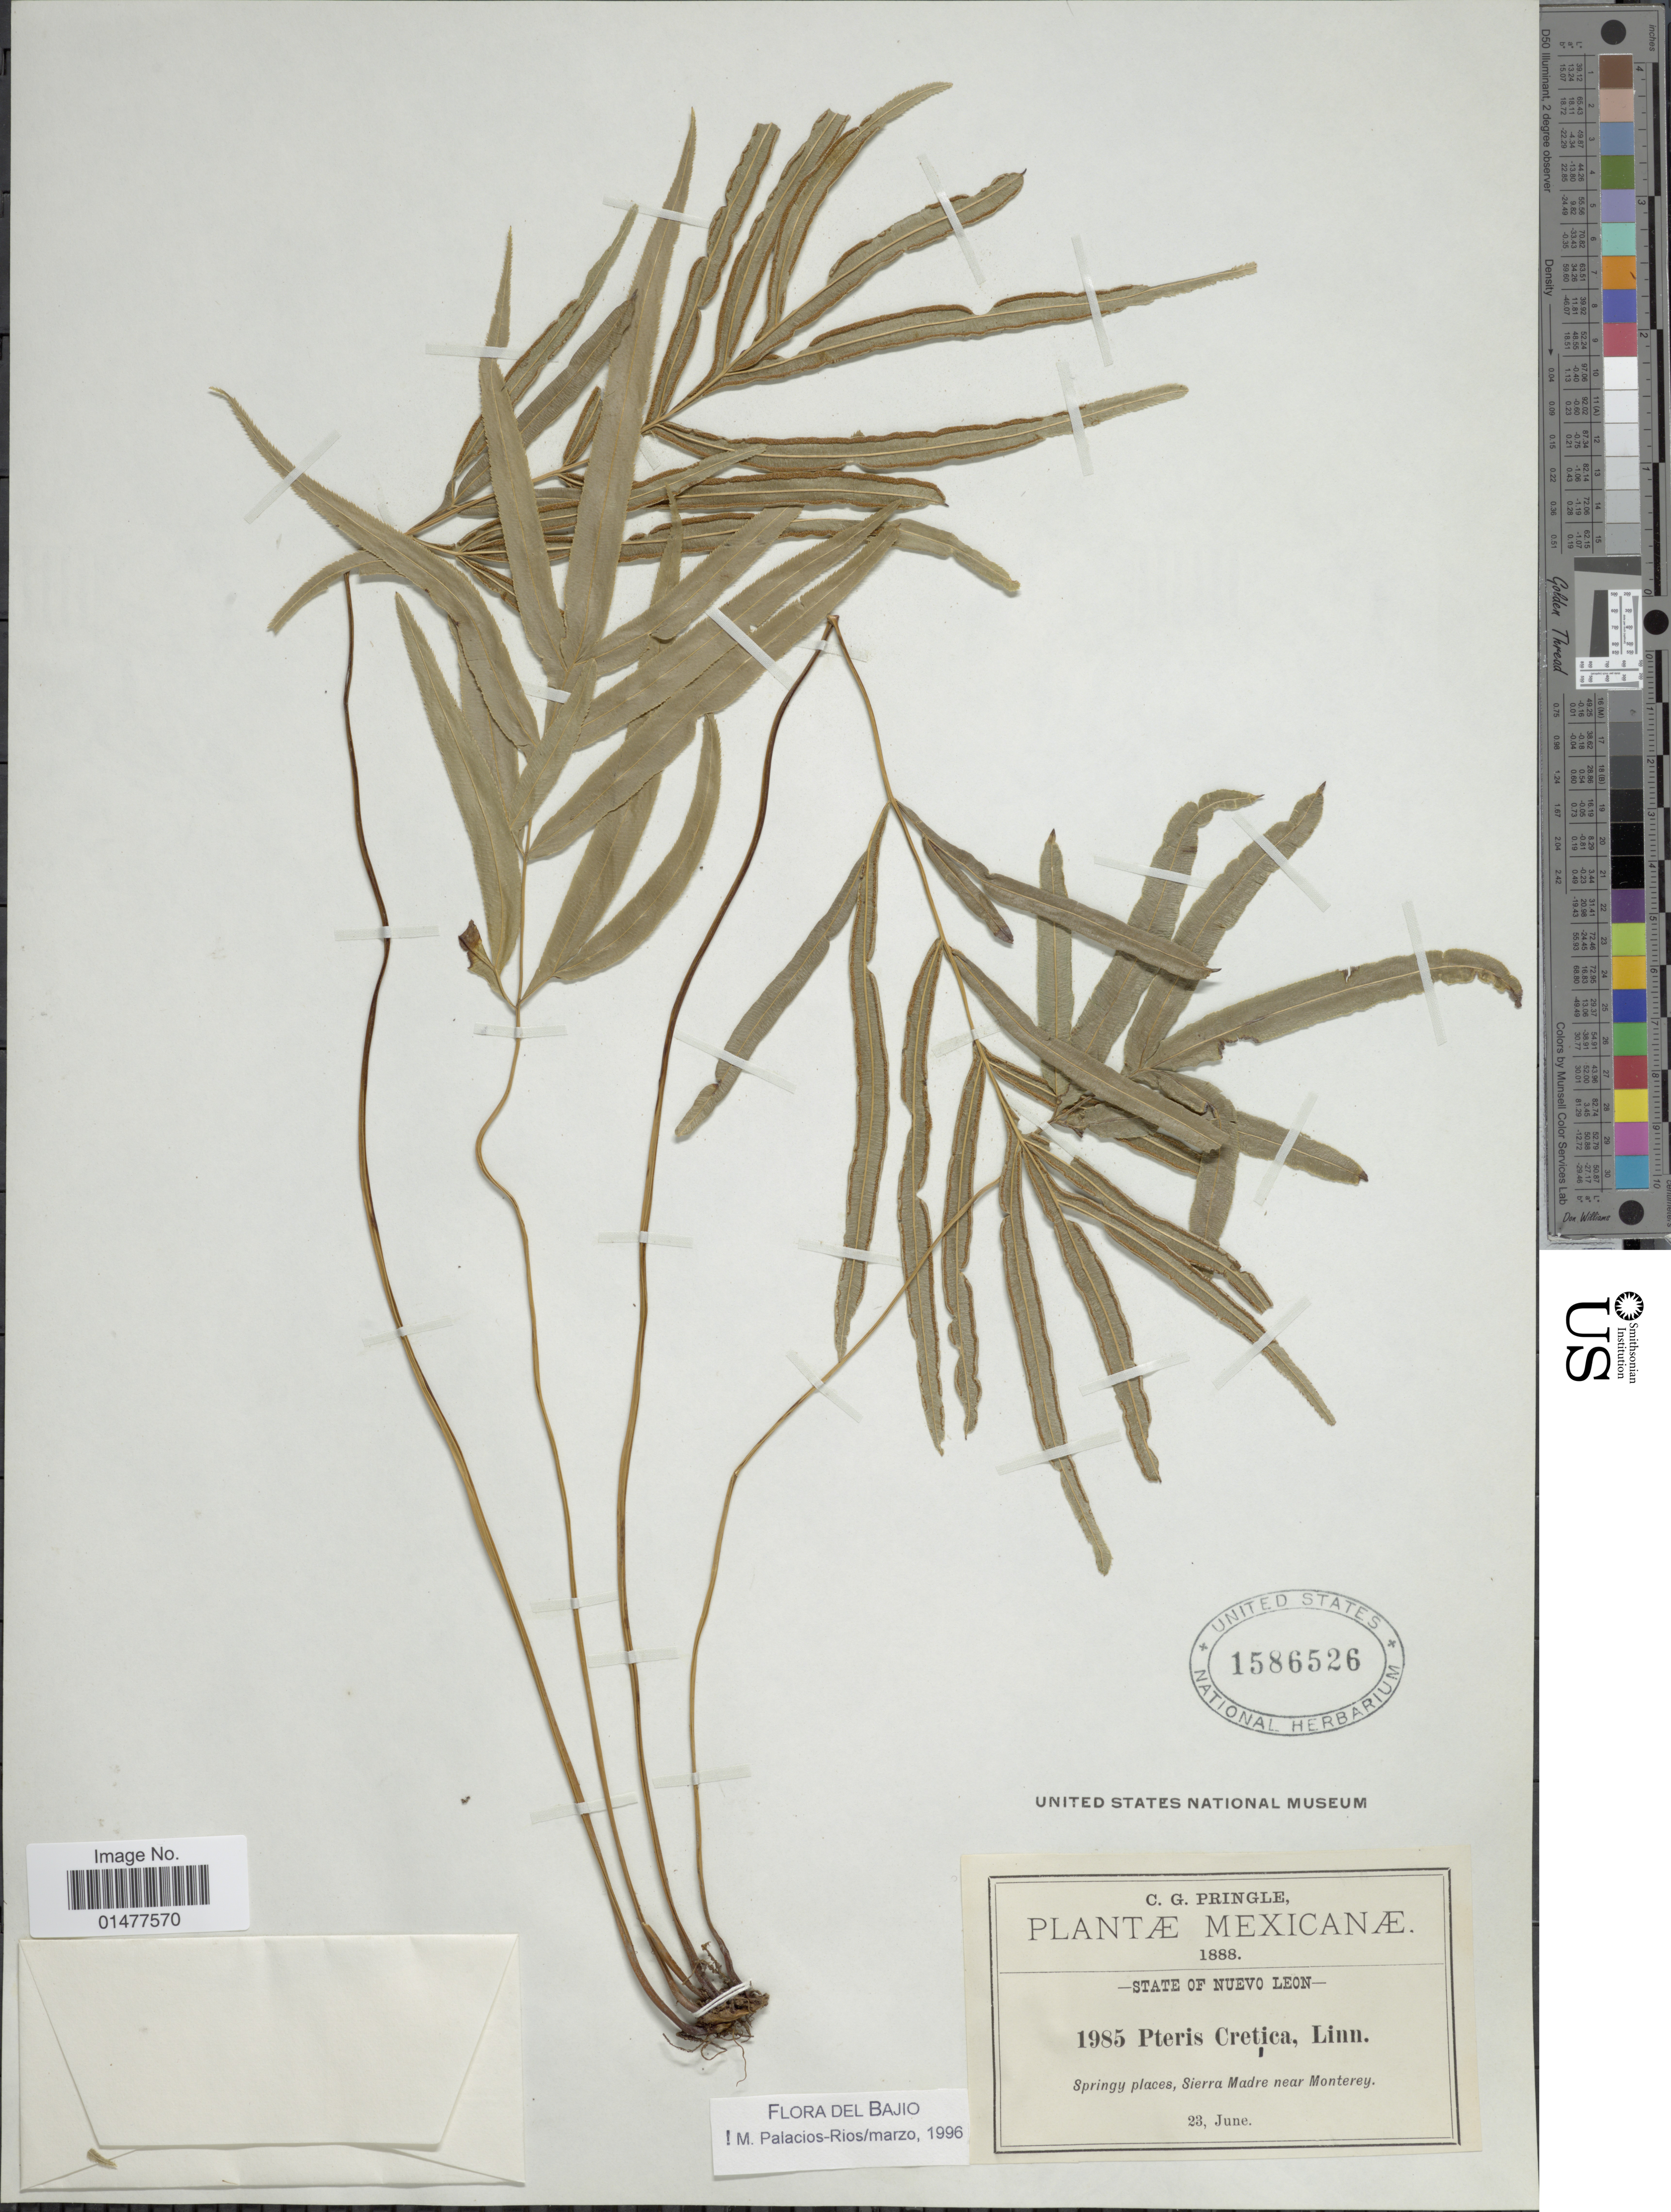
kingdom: Plantae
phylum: Tracheophyta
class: Polypodiopsida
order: Polypodiales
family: Pteridaceae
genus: Pteris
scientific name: Pteris cretica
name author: L.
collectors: C. G. Pringle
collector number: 1985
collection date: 1888-06-23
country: Mexico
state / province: Nuevo León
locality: Springy places, Sierra Madres near Monterey.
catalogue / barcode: US 1586526